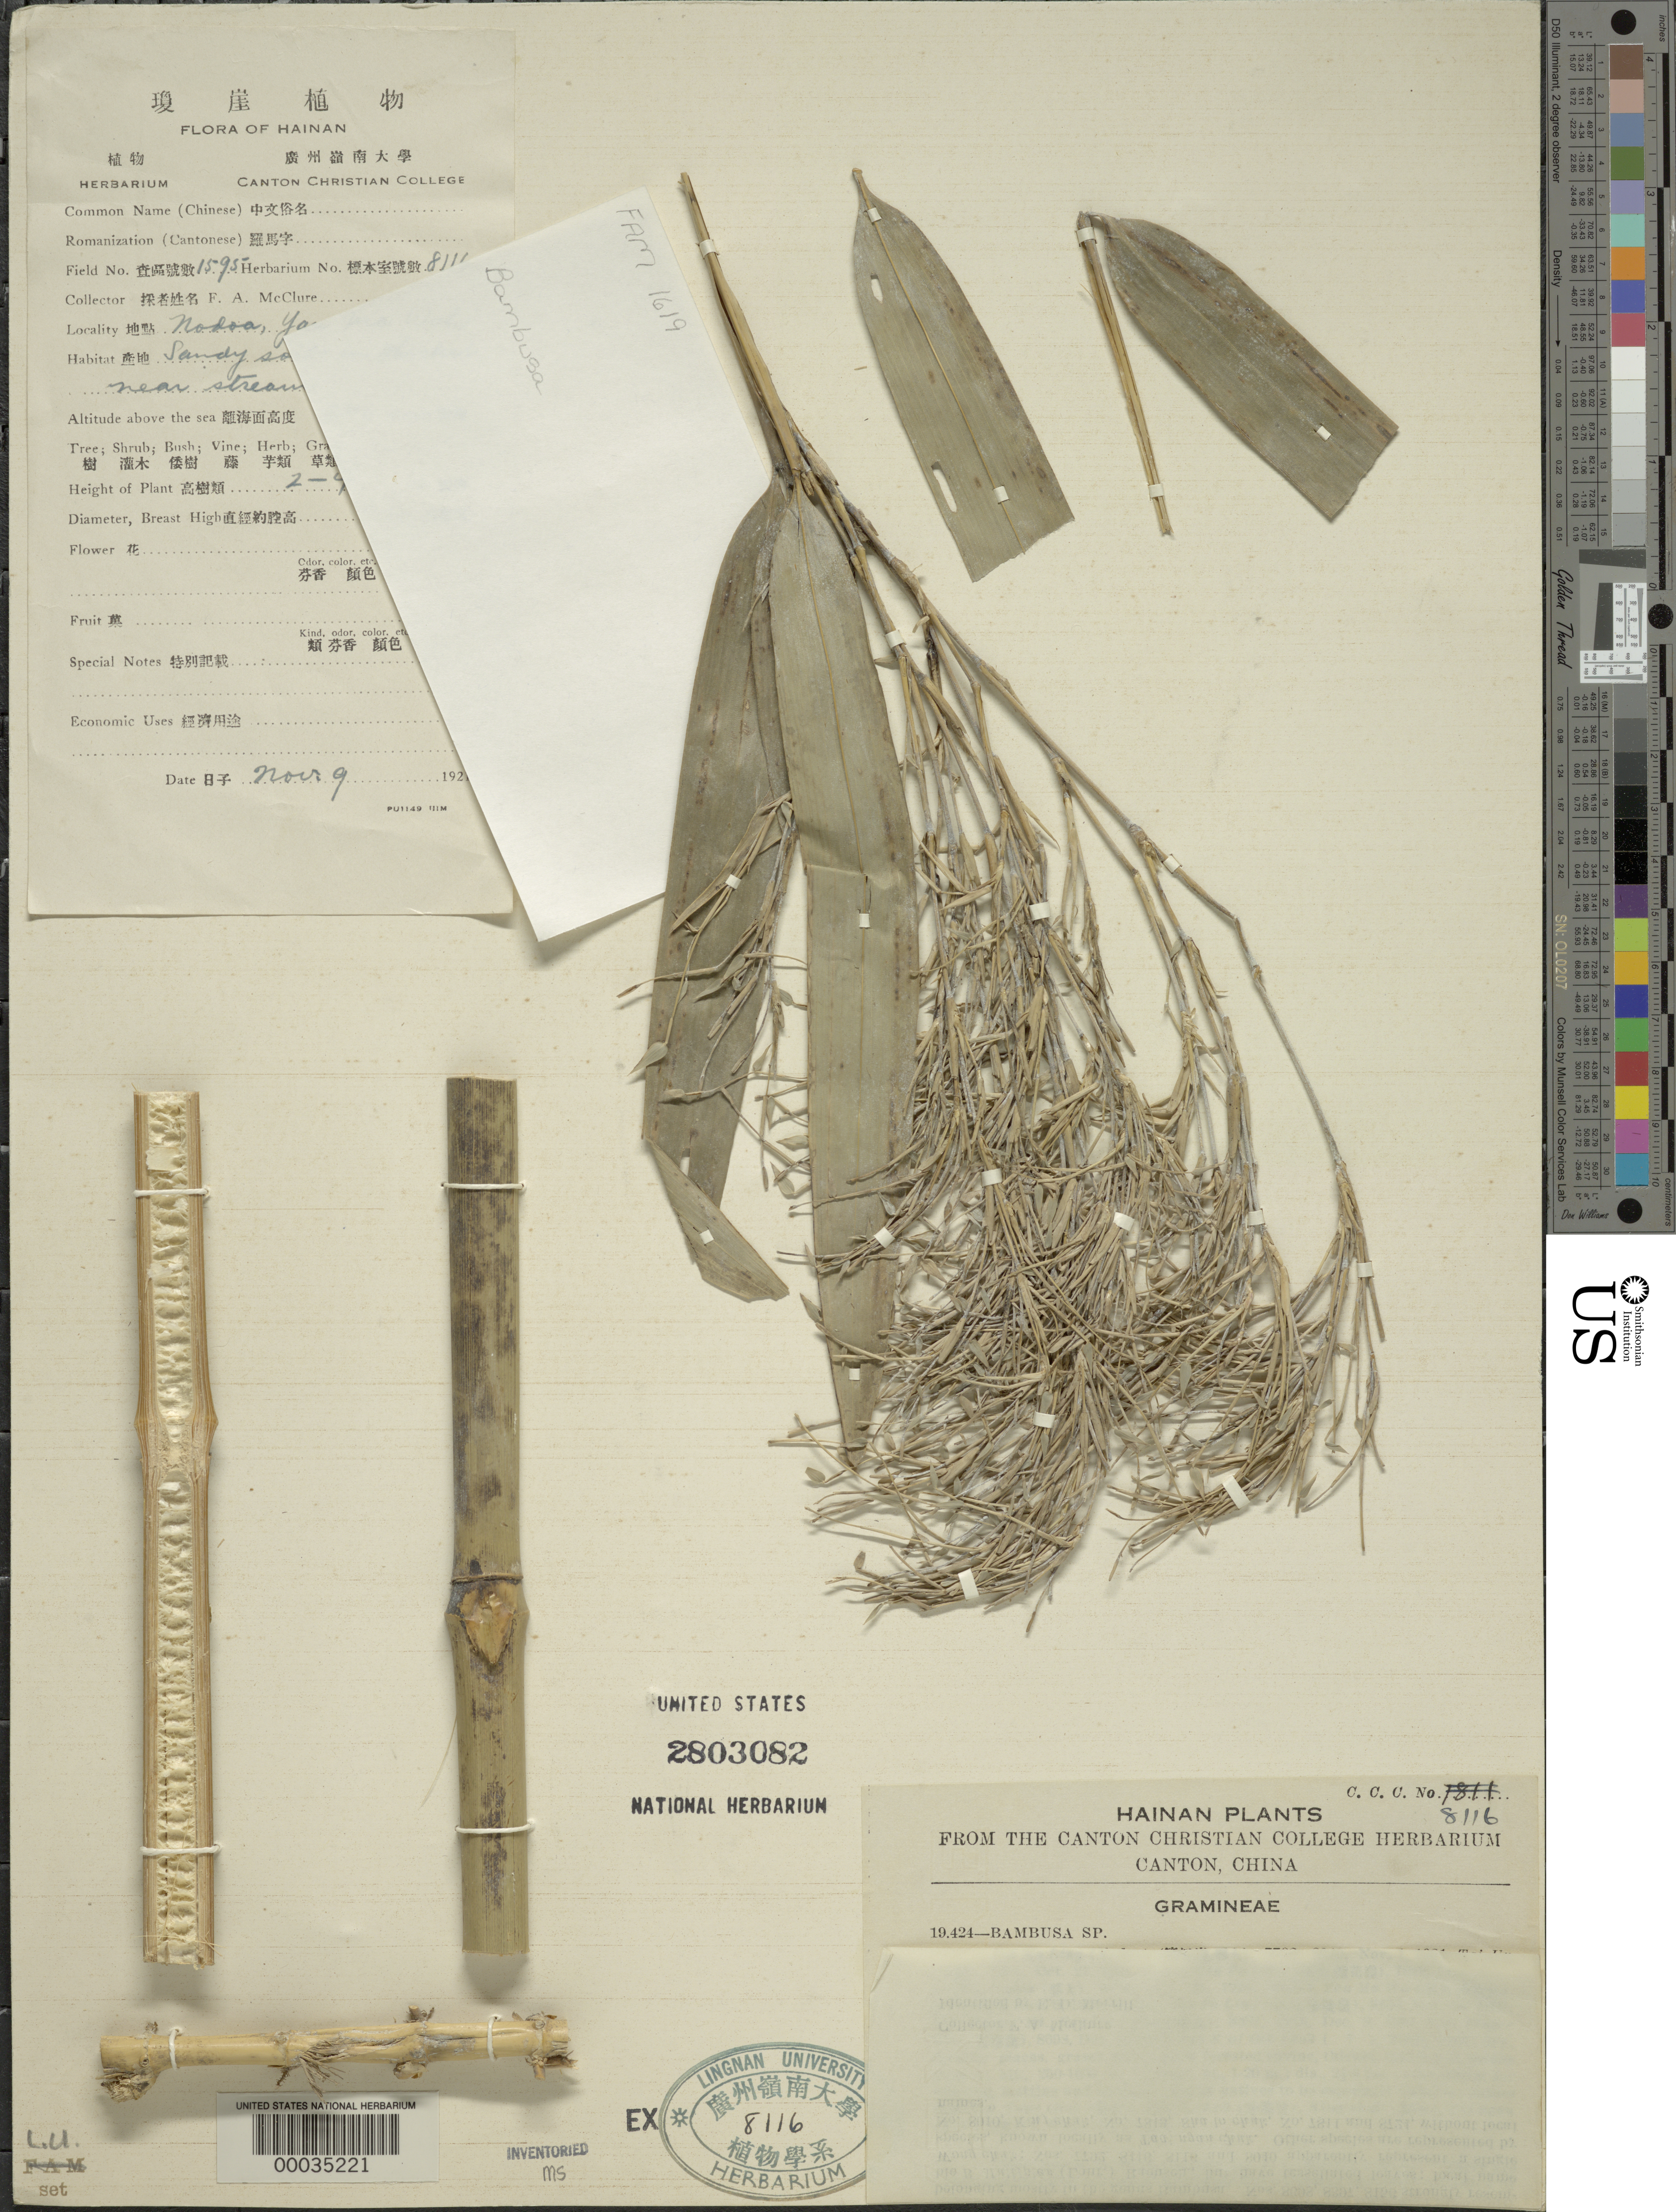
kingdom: Plantae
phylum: Tracheophyta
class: Liliopsida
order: Poales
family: Poaceae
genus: Bambusa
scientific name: Bambusa sp.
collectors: F. A. McClure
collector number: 1595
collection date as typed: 09 Nov 1921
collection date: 1921-11-09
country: China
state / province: Hainan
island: Hainan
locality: Nodoa yau ma woh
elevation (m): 250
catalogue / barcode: US 2803082